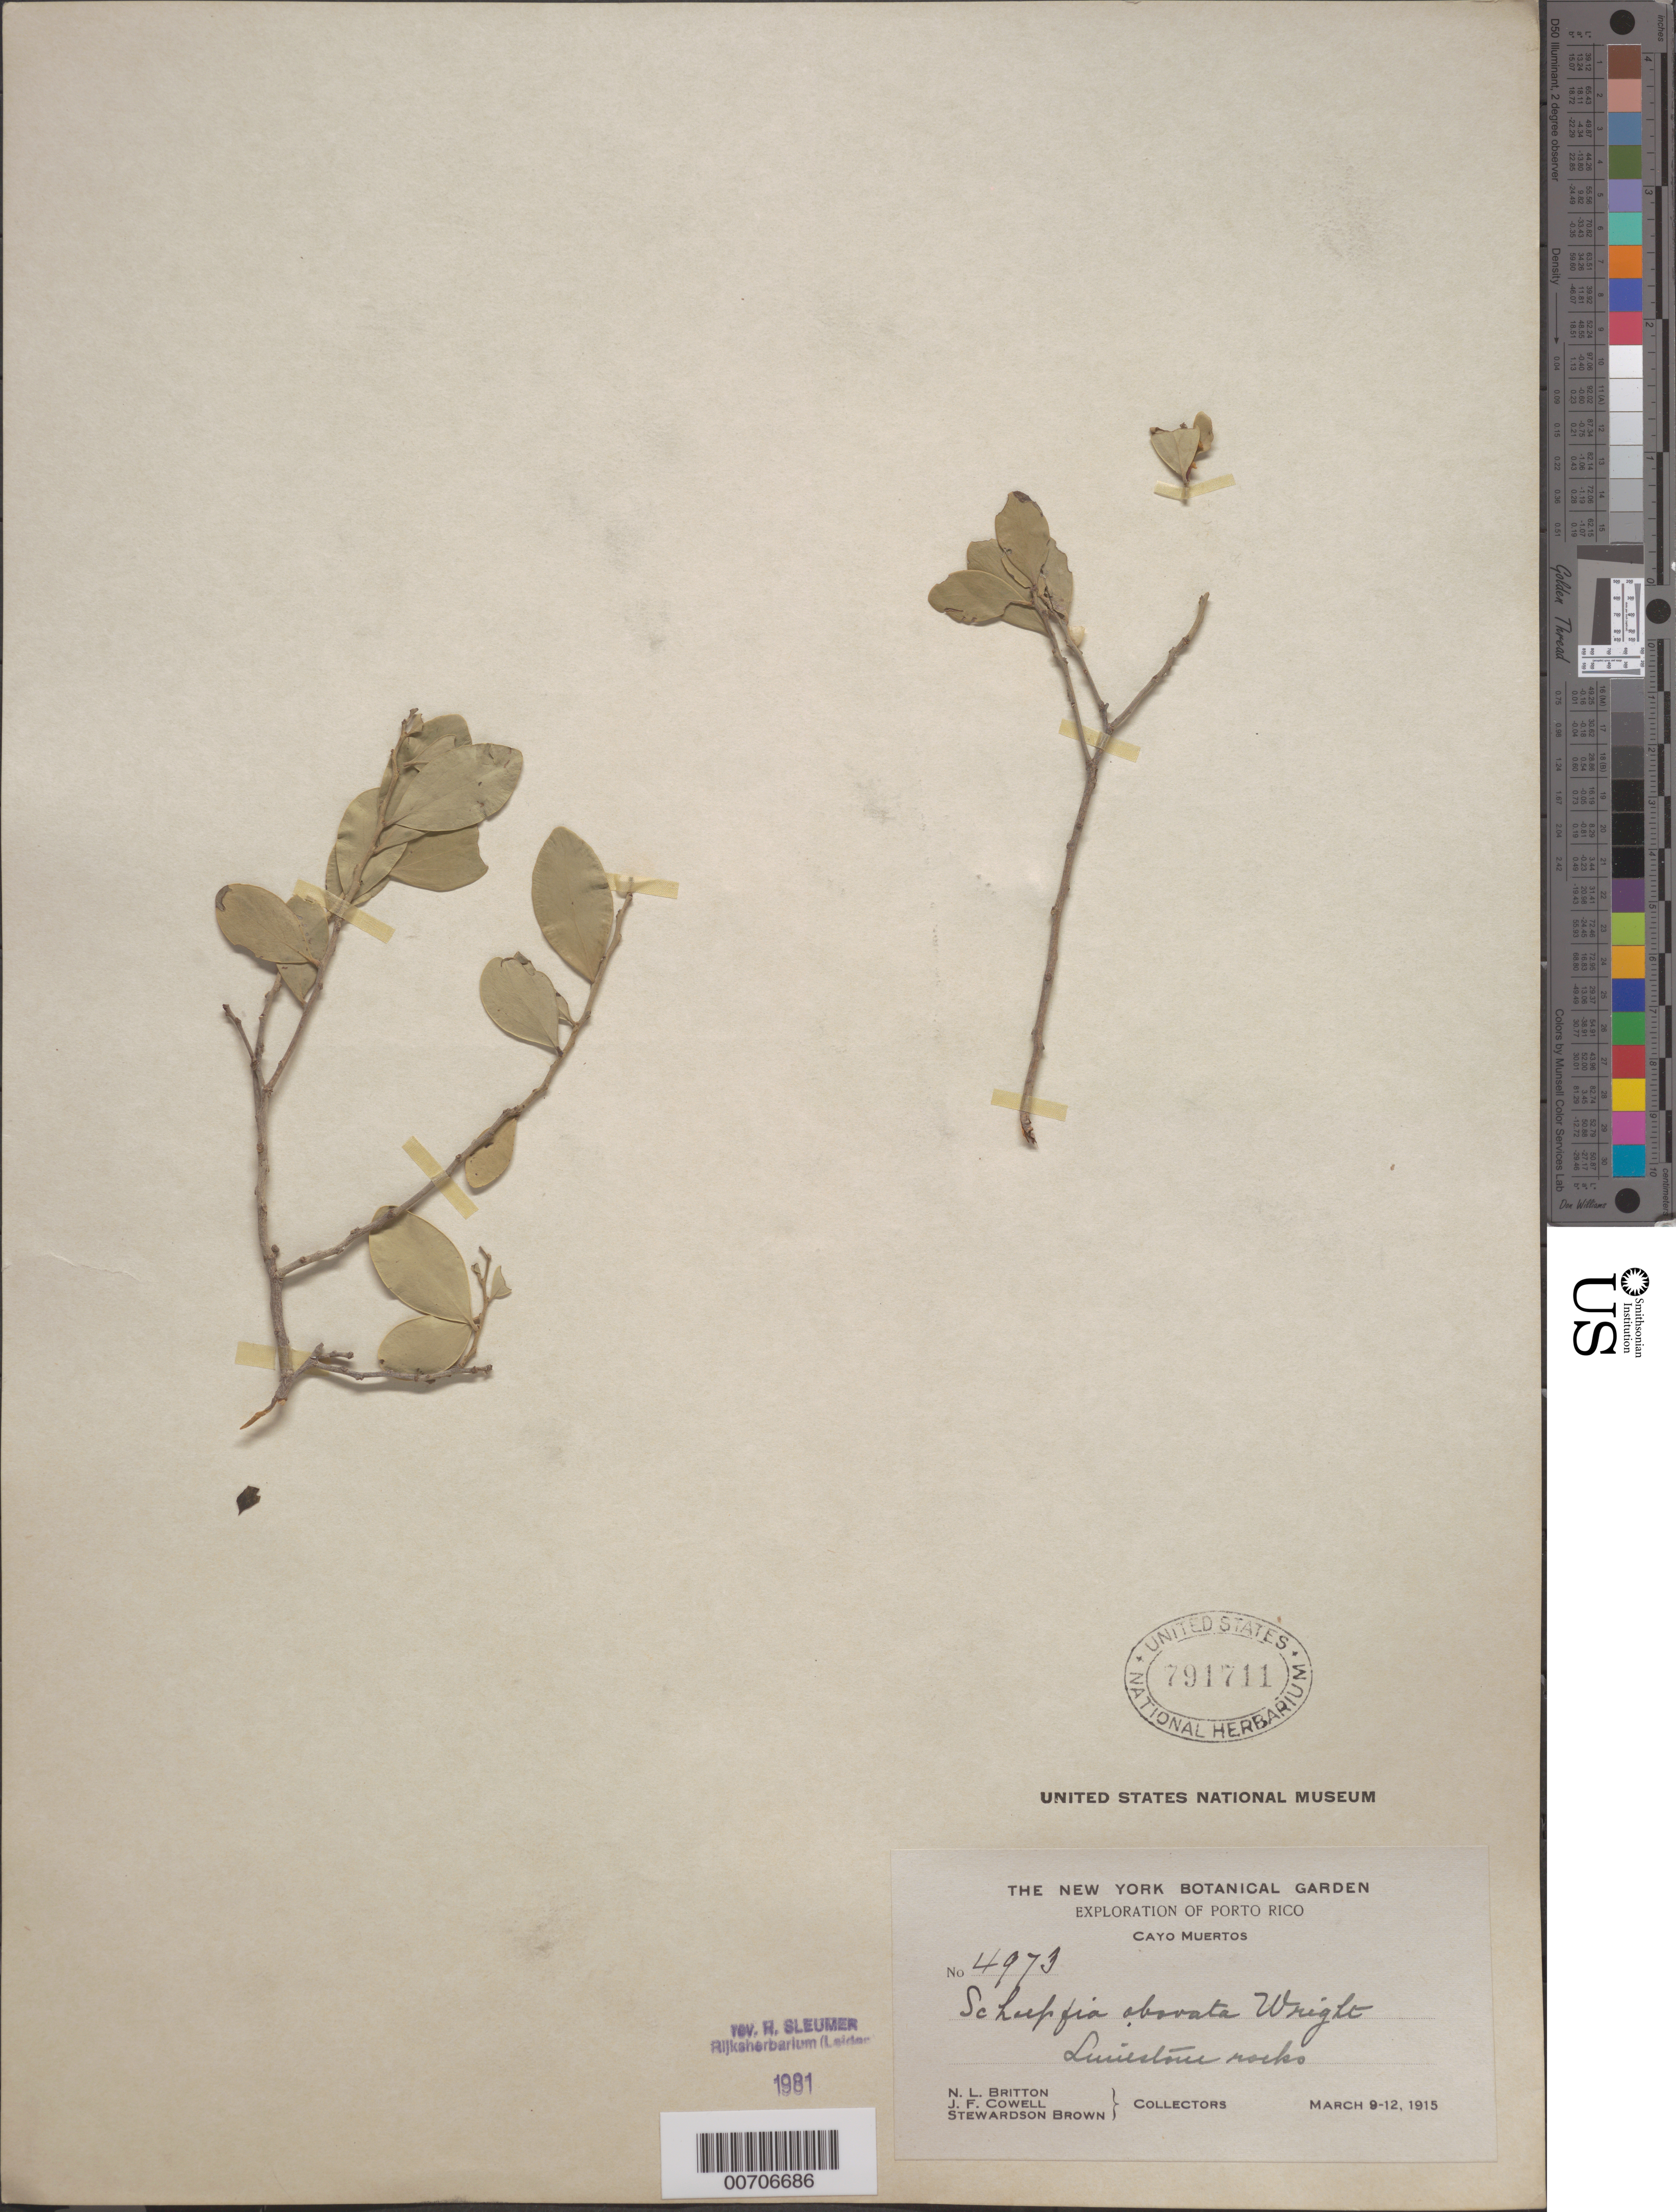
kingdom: Plantae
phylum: Tracheophyta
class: Magnoliopsida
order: Santalales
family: Schoepfiaceae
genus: Schoepfia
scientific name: Schoepfia obovata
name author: C. Wright in Sauvalle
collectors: N. Britton, J. F. Cowell & S. Brown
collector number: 4973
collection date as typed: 09 Mar 1915 to 12 Mar 1915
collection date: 1915-03-09/1915-03-12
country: Puerto Rico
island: Greater Antilles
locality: Cayo Muertos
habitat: Limestone rocks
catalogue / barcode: US 791711